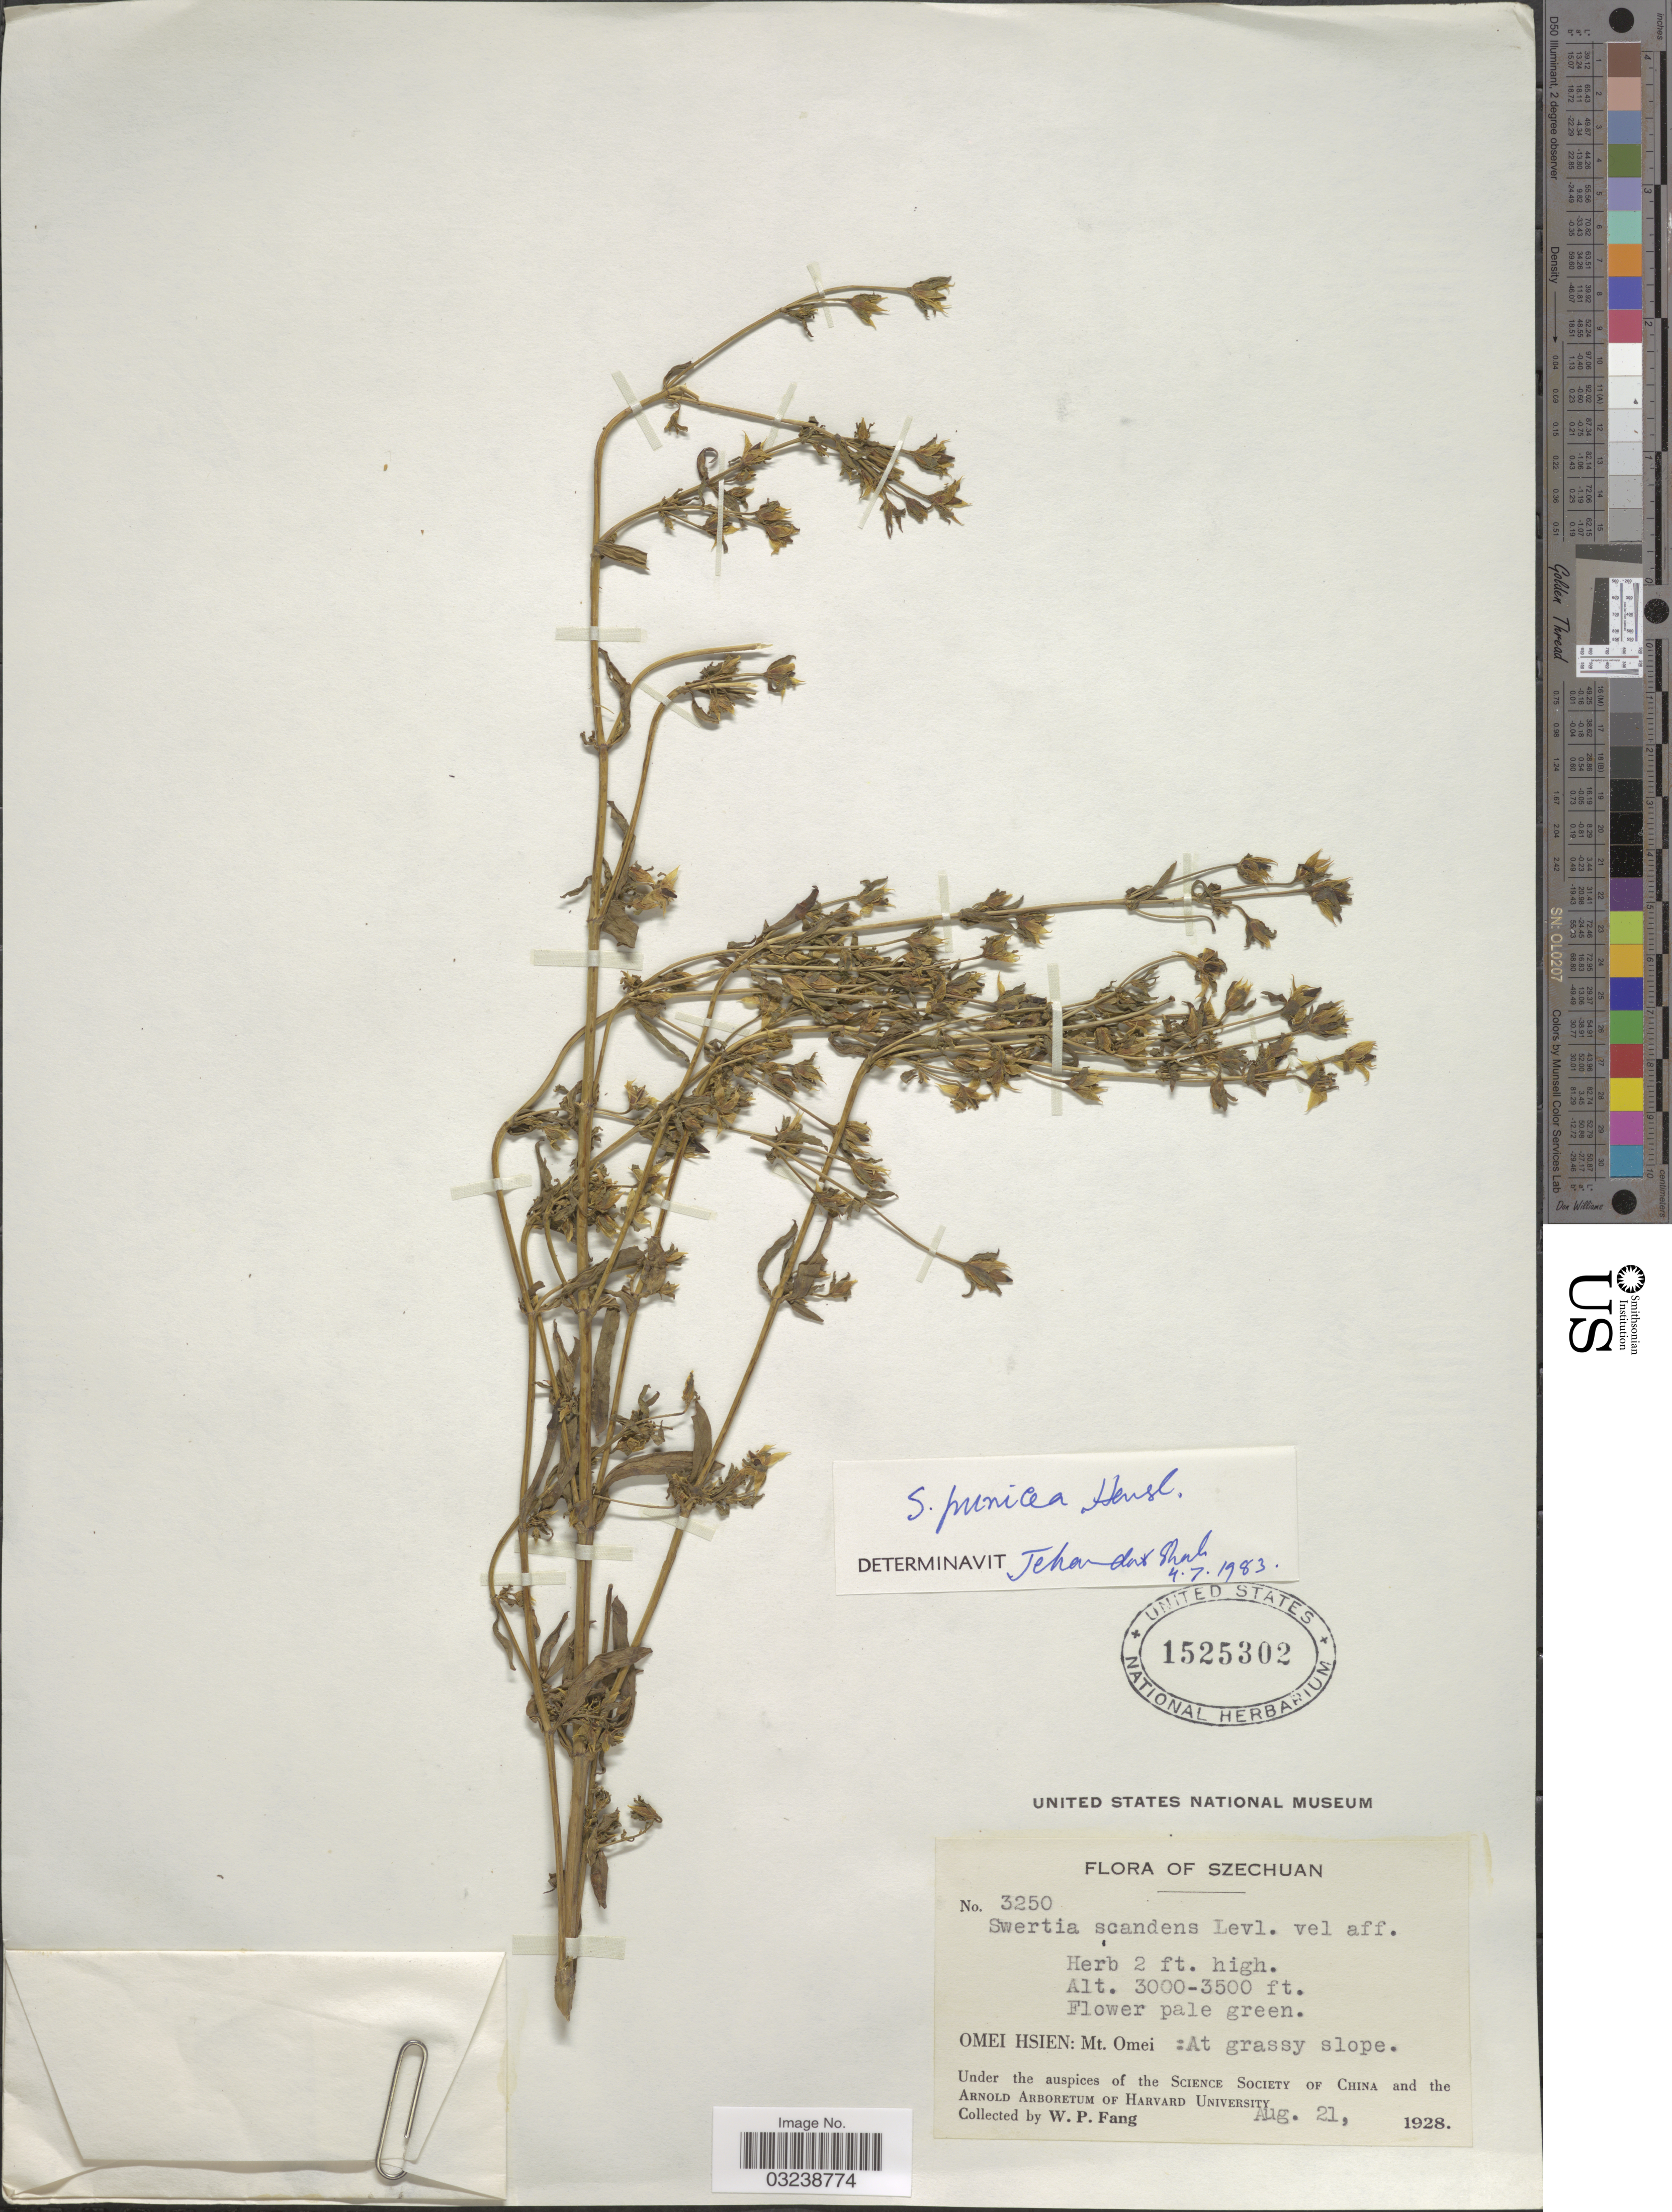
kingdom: Plantae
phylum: Tracheophyta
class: Magnoliopsida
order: Gentianales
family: Gentianaceae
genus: Swertia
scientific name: Swertia punicea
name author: Hemsl.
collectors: W. P. Fang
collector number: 3250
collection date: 1928-08-21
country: China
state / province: Sichuan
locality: Szechuan. Omei Hsien: Mt. Omei: At grassy slope.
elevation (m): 914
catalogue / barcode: US 1525302